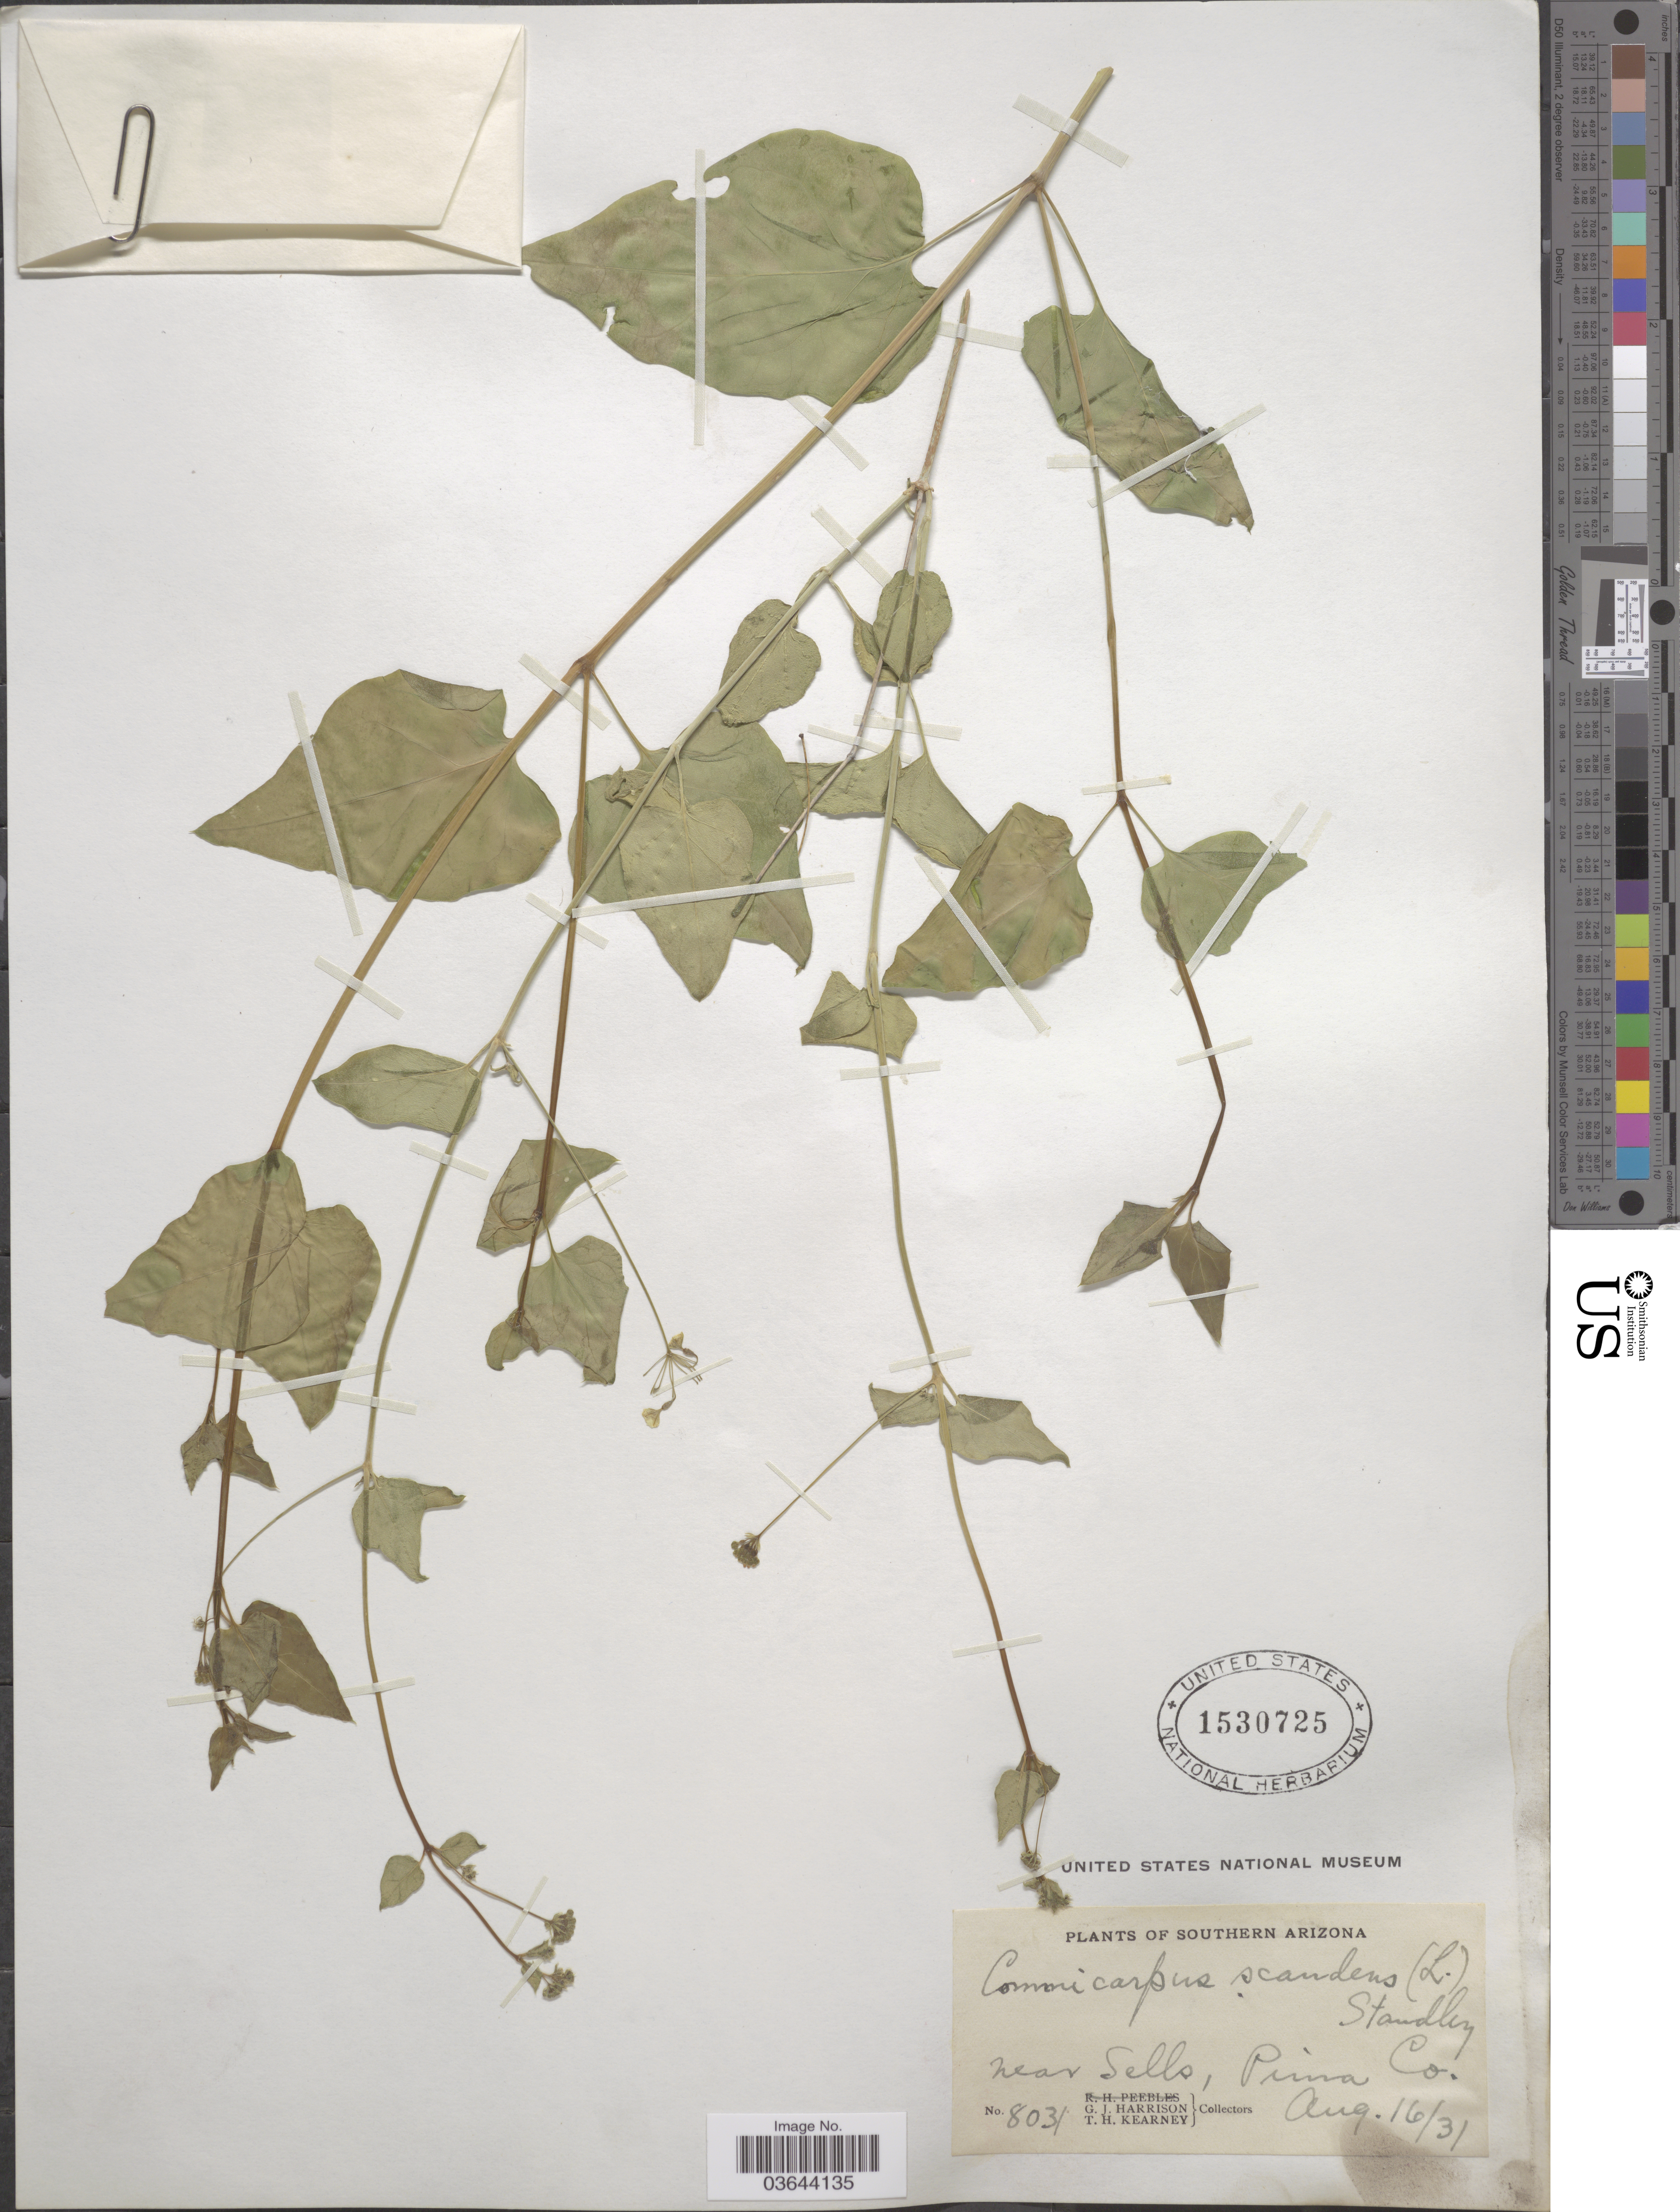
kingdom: Plantae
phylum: Tracheophyta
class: Magnoliopsida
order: Caryophyllales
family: Nyctaginaceae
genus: Commicarpus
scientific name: Commicarpus scandens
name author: (L.) Standl.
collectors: G. J. Harrison & T. H. Kearney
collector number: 8031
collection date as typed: Transcribed d/m/y: 16/8/31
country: United States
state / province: Arizona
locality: Southern Arizona. Near Sells, Pima Co.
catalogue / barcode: US 1530725